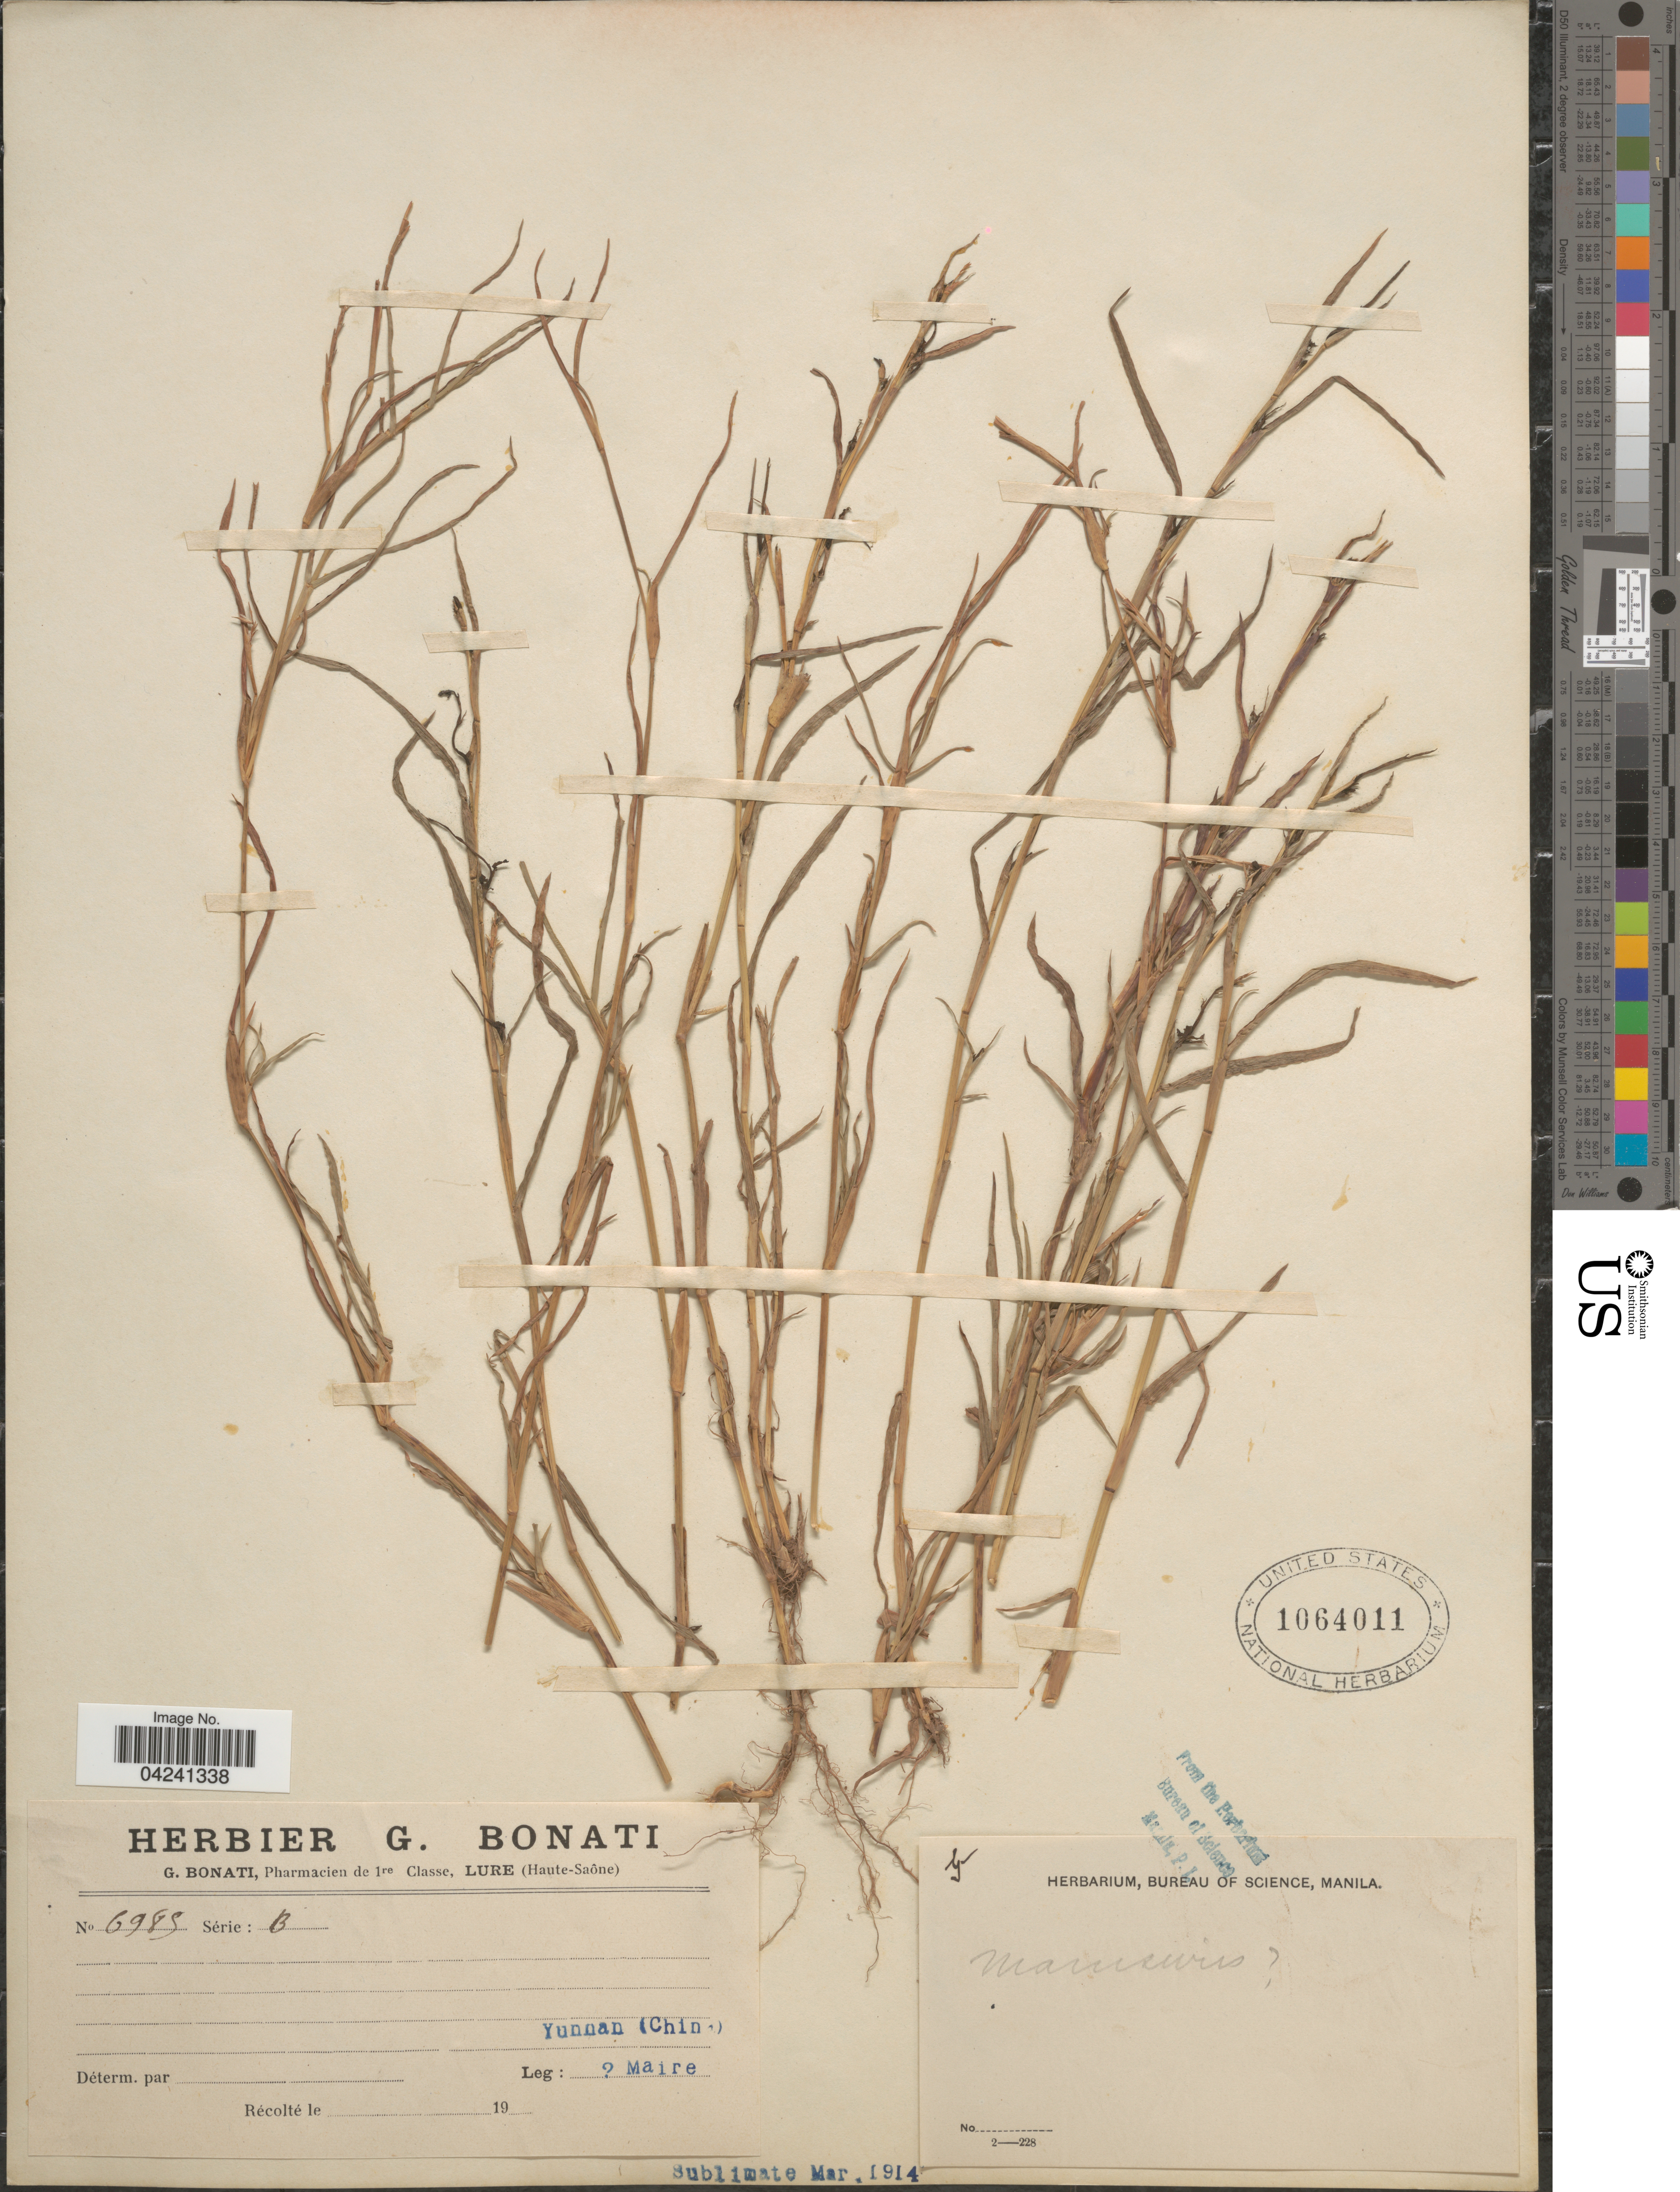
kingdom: Plantae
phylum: Tracheophyta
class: Liliopsida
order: Poales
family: Poaceae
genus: Hemarthria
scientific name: Hemarthria compressa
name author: (L.) R. Br.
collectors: Maire, --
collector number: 6985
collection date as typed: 19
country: China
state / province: Yunnan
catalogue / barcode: US 1064011